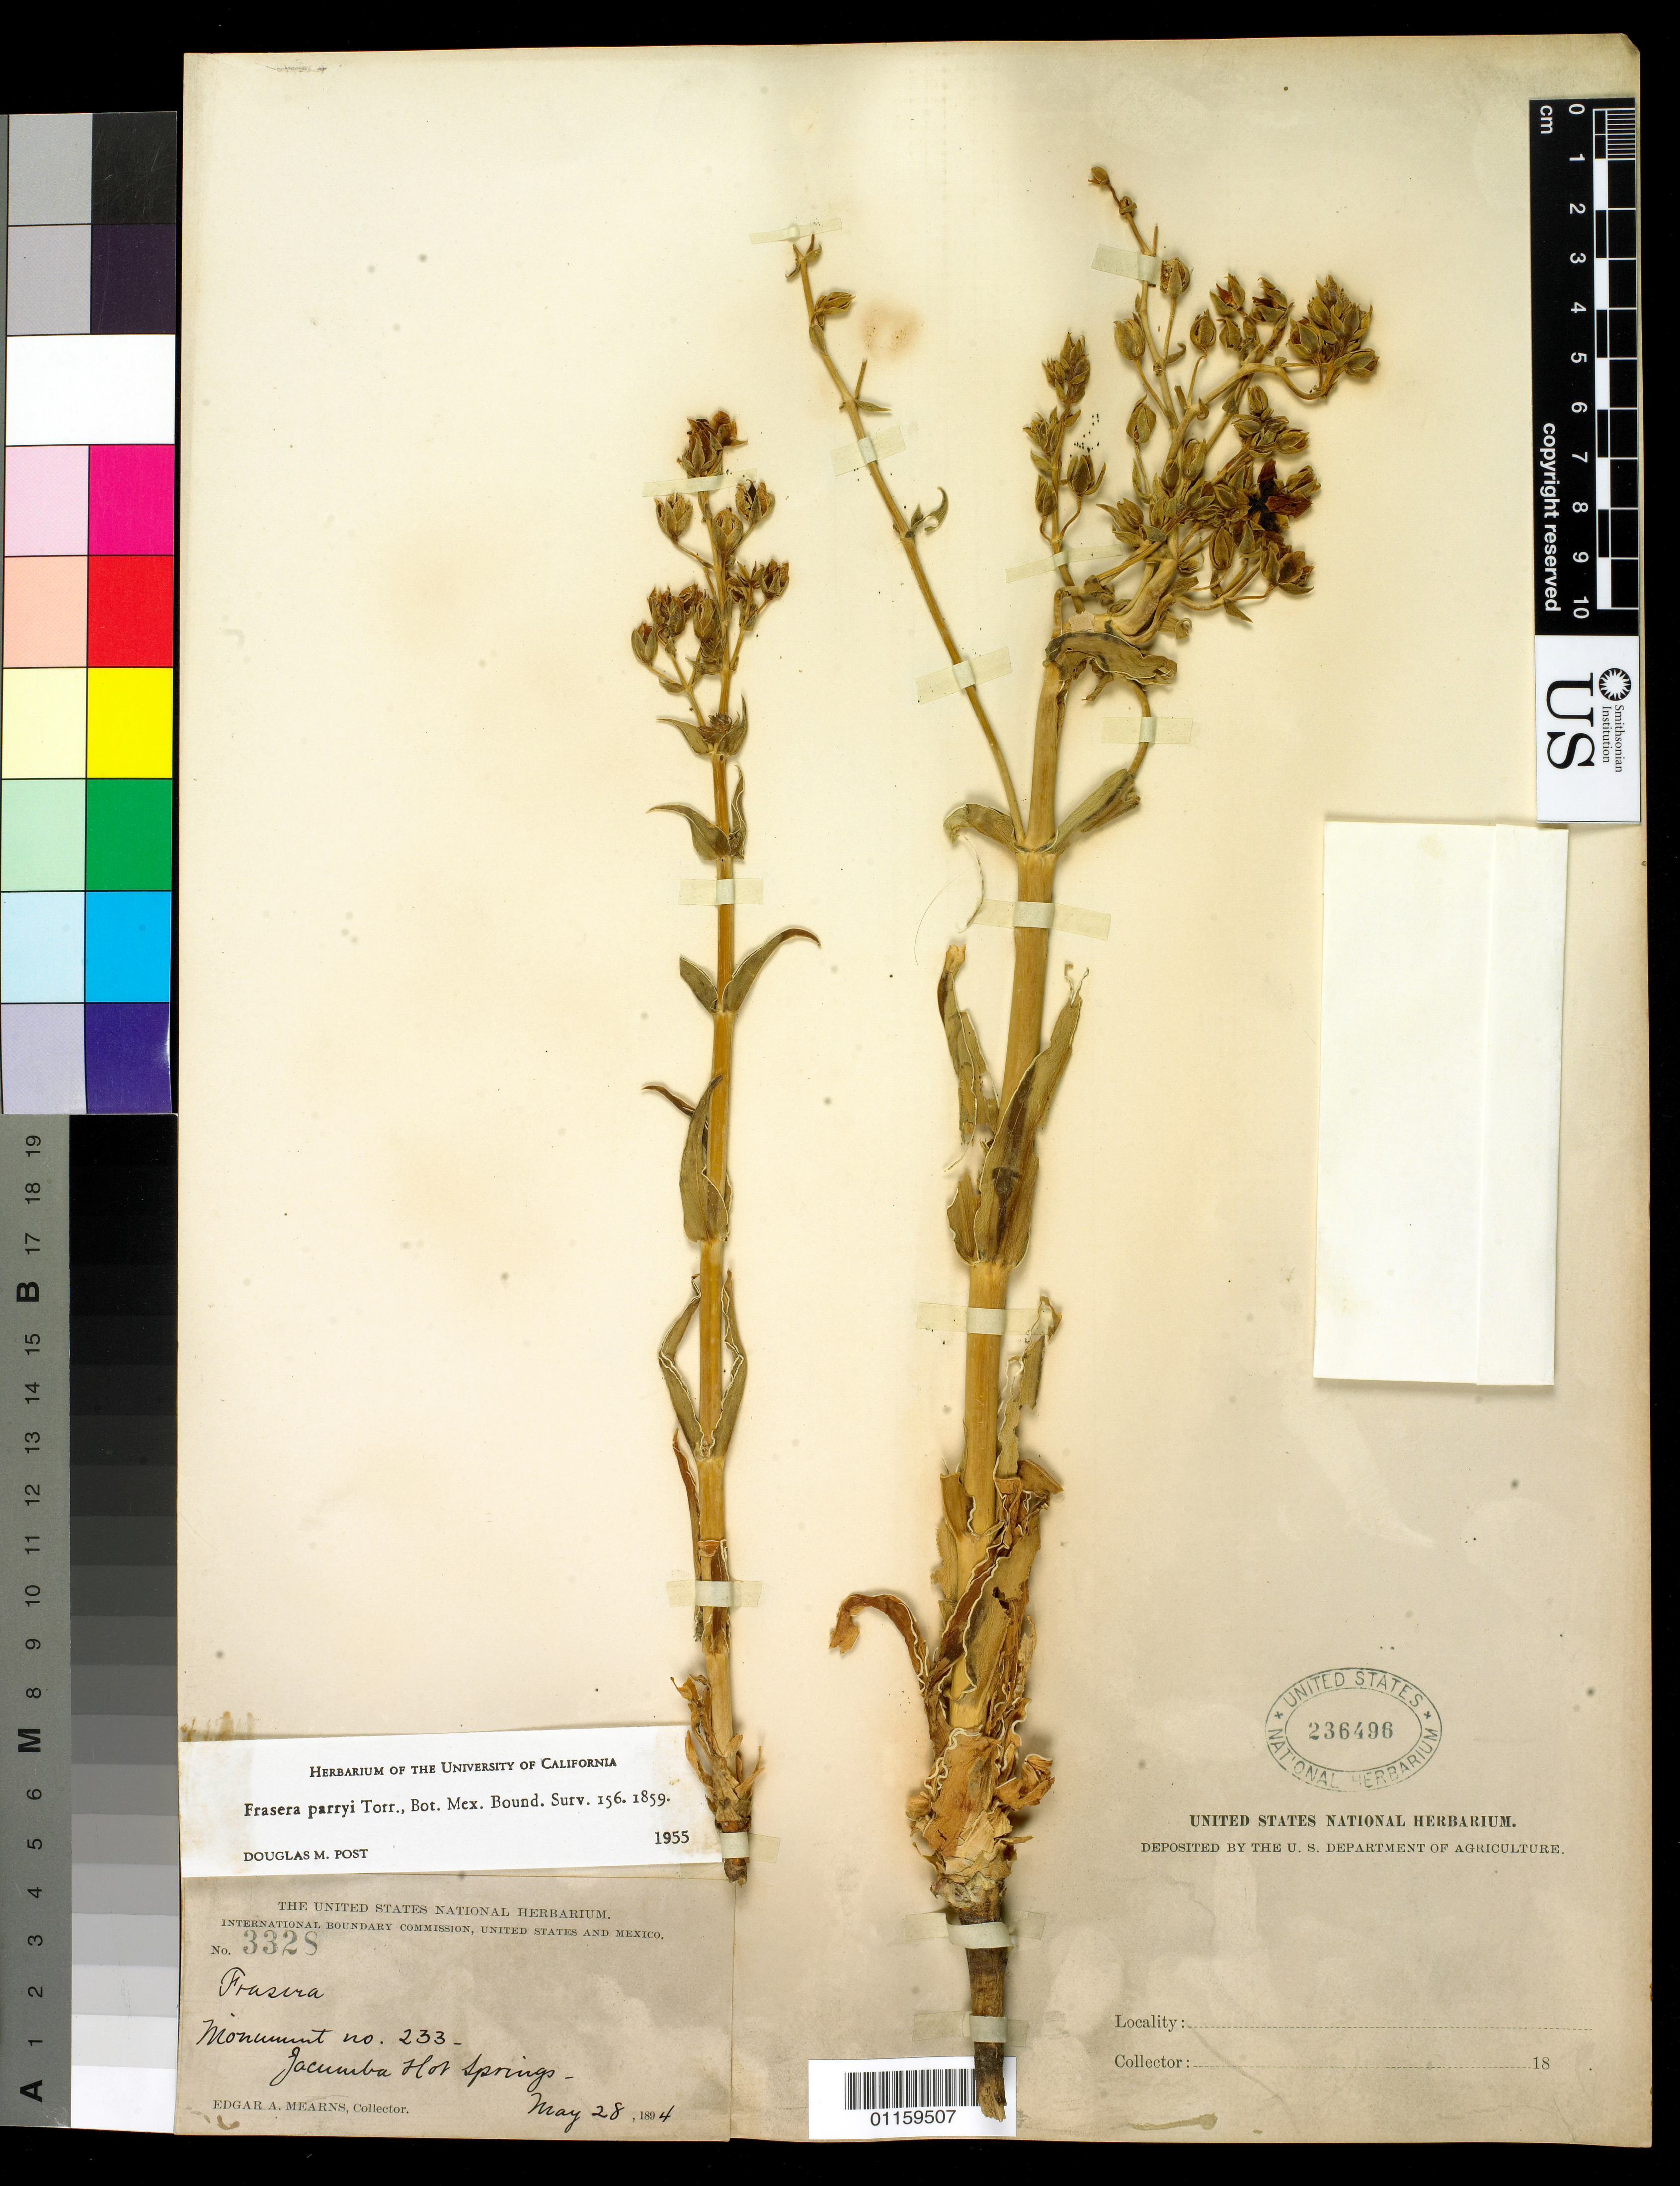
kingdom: Plantae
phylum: Tracheophyta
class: Magnoliopsida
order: Gentianales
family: Gentianaceae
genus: Swertia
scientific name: Swertia parryi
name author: (Torr.) Kuntze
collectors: E. A. Mearns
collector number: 3328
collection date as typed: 28 May 1894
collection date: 1894-05-28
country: United States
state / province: California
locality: Monument # 233, Jacumba Hot Springs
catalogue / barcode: US 236496